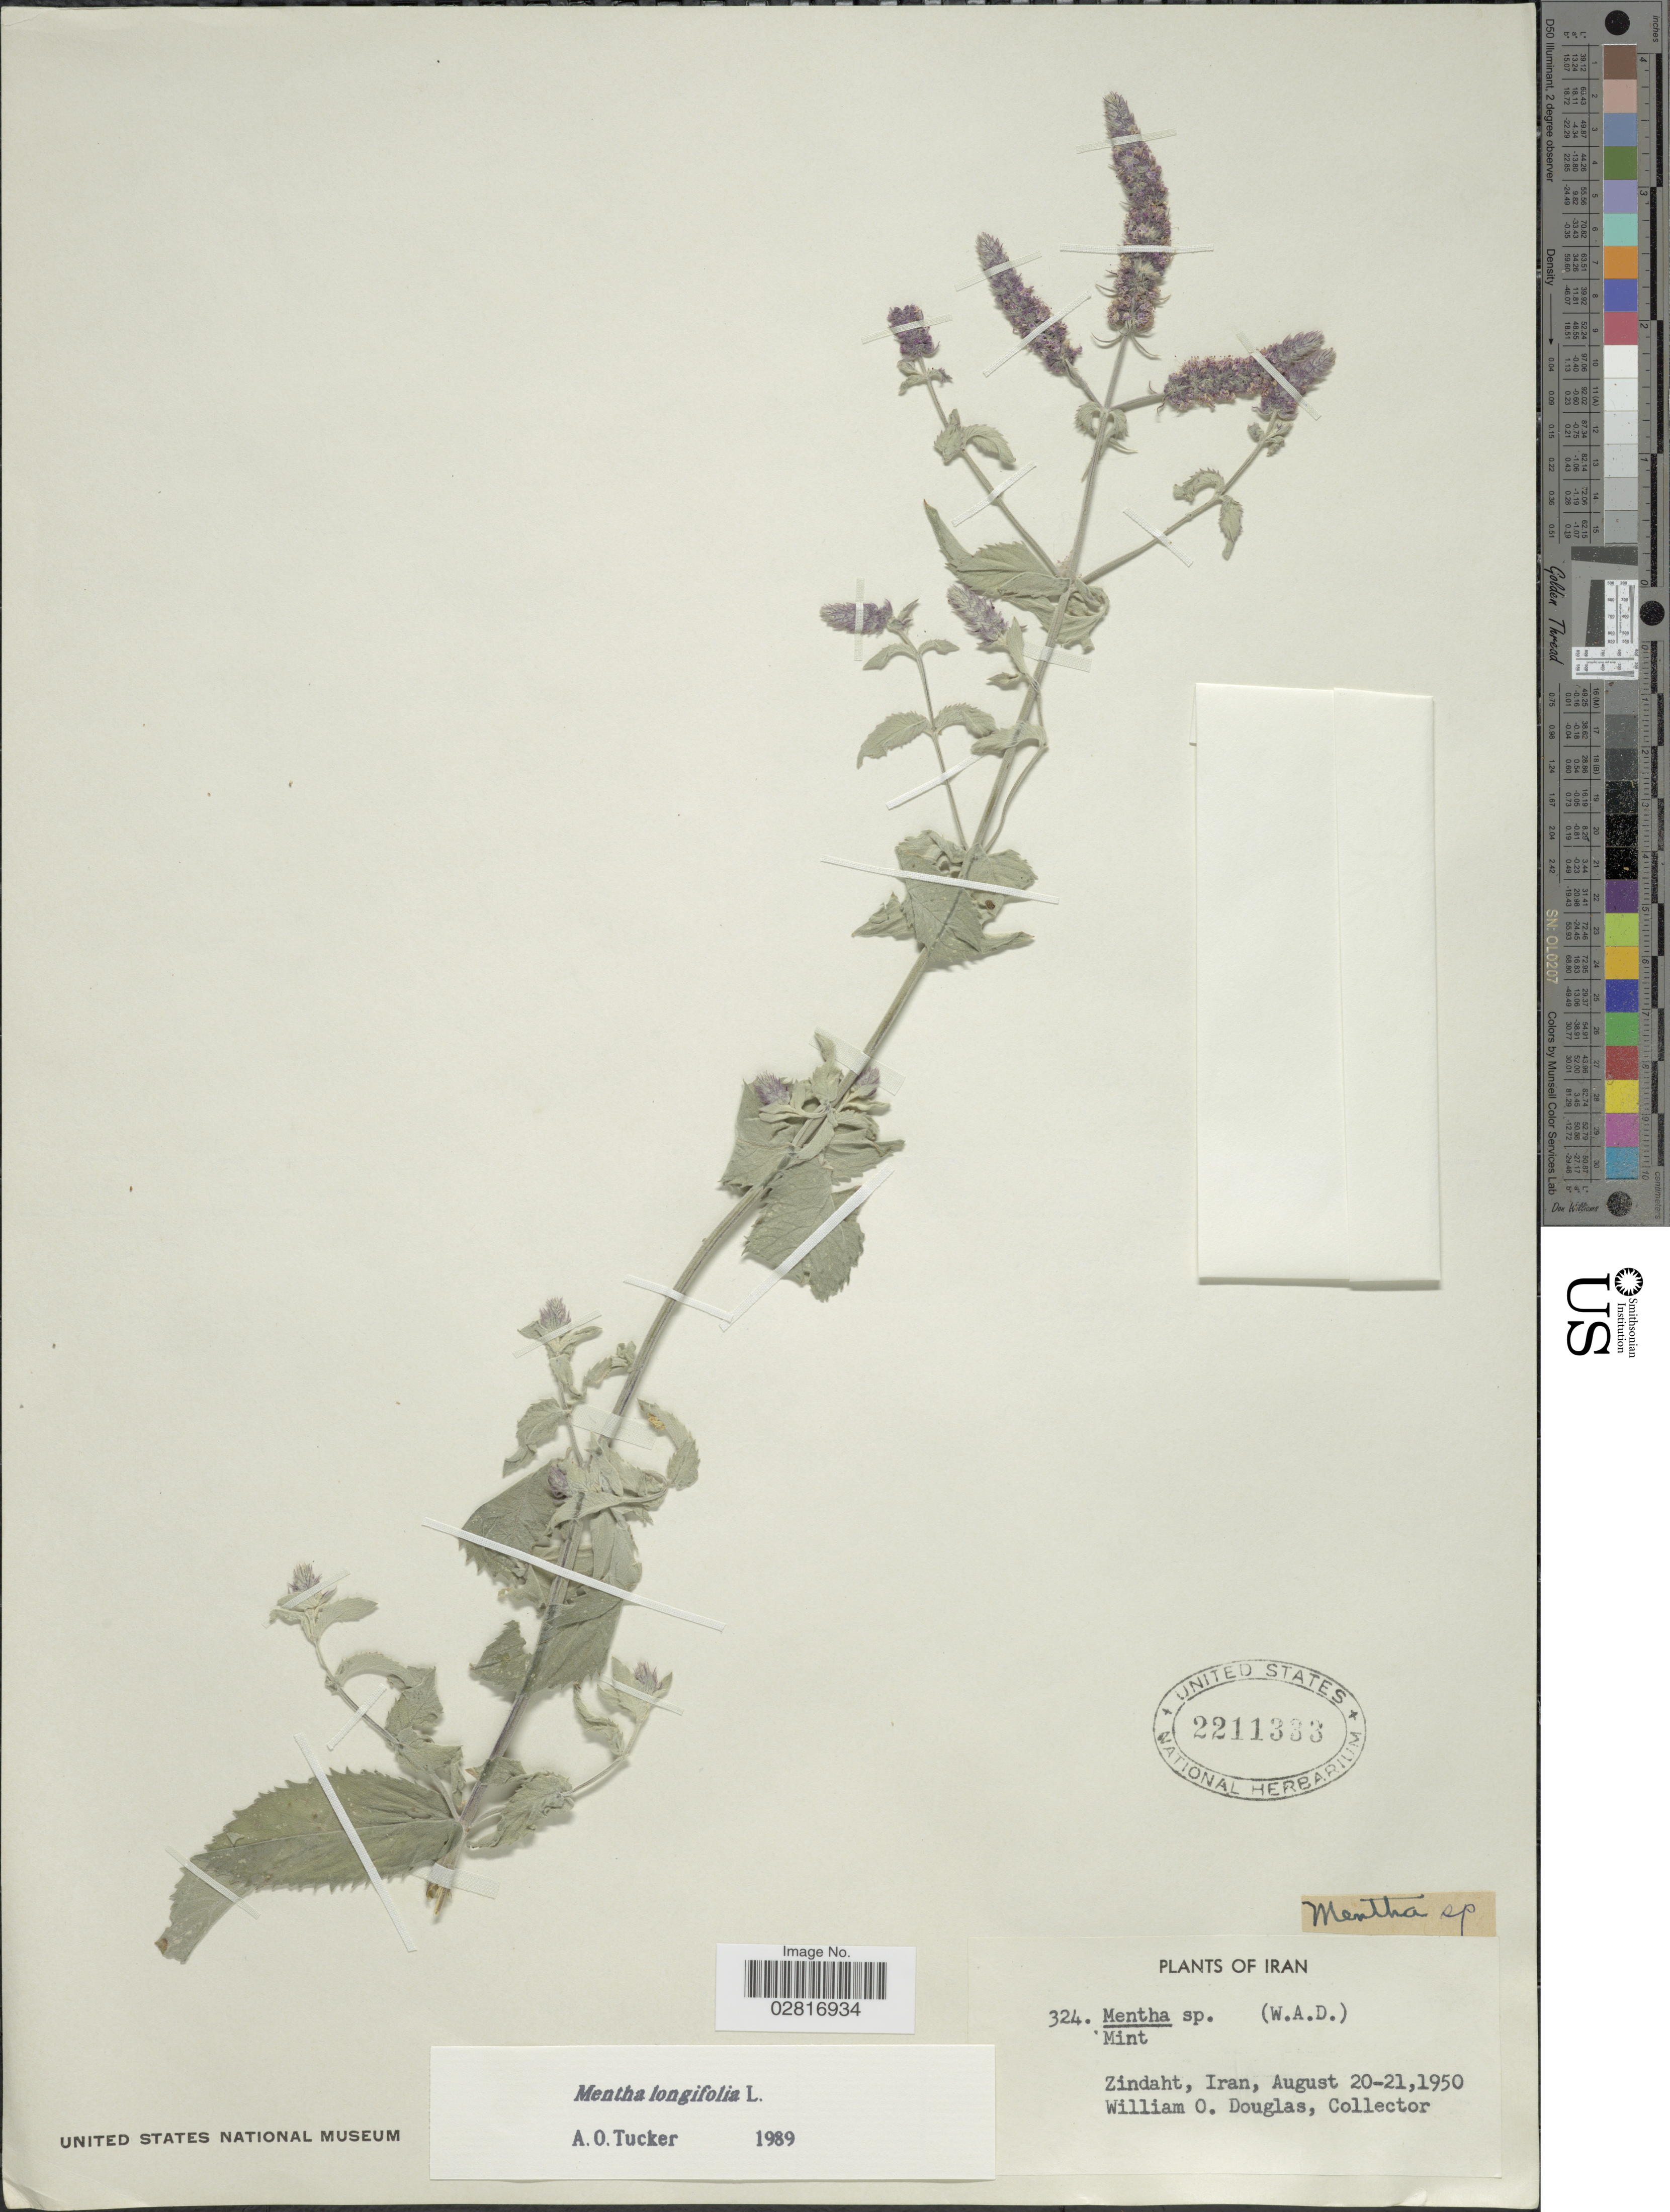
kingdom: Plantae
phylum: Tracheophyta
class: Magnoliopsida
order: Lamiales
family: Lamiaceae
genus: Mentha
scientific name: Mentha longifolia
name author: (L.) L.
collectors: W. Douglas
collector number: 324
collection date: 1950-08-20/1950-08-21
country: Iran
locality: Zindaht, Iran.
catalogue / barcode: US 2211333